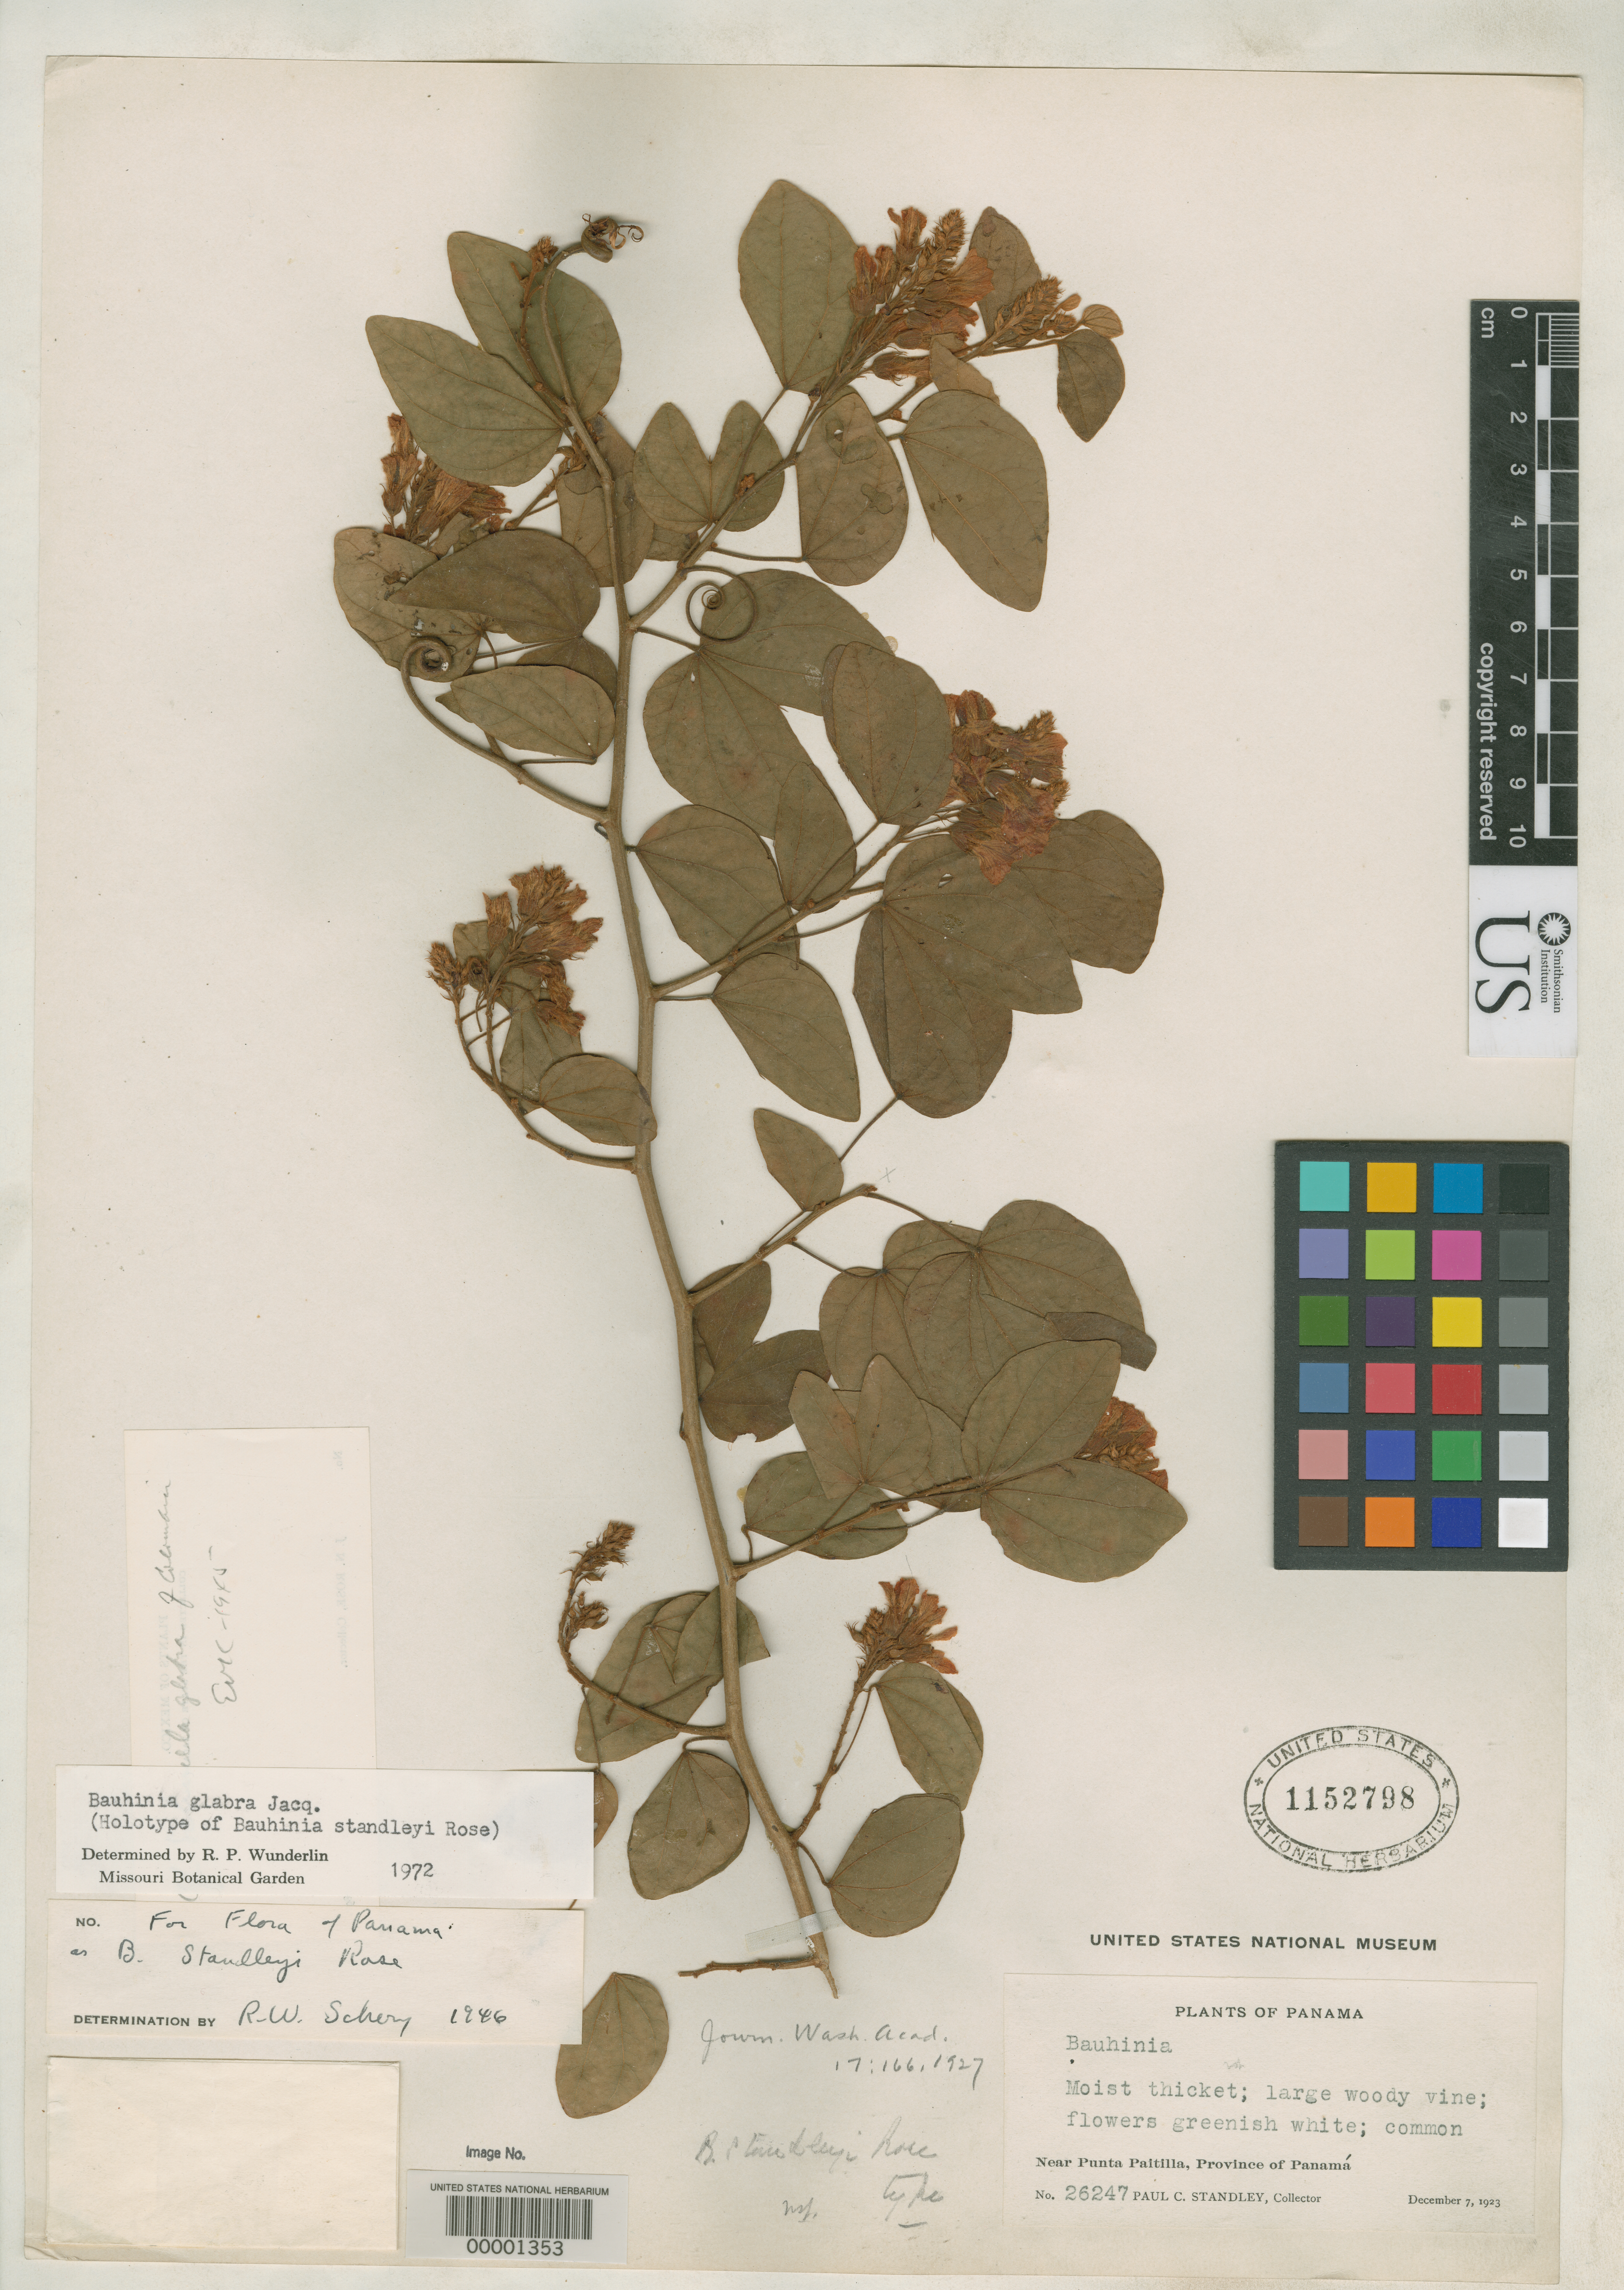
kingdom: Plantae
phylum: Tracheophyta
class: Magnoliopsida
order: Fabales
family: Fabaceae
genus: Bauhinia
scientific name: Bauhinia standleyi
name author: Rose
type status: Holotype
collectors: P. C. Standley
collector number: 26247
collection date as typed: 07 Dec 1923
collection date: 1923-12-07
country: Panama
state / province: Panamá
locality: Near Punta Paitilla.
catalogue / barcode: US 1152798